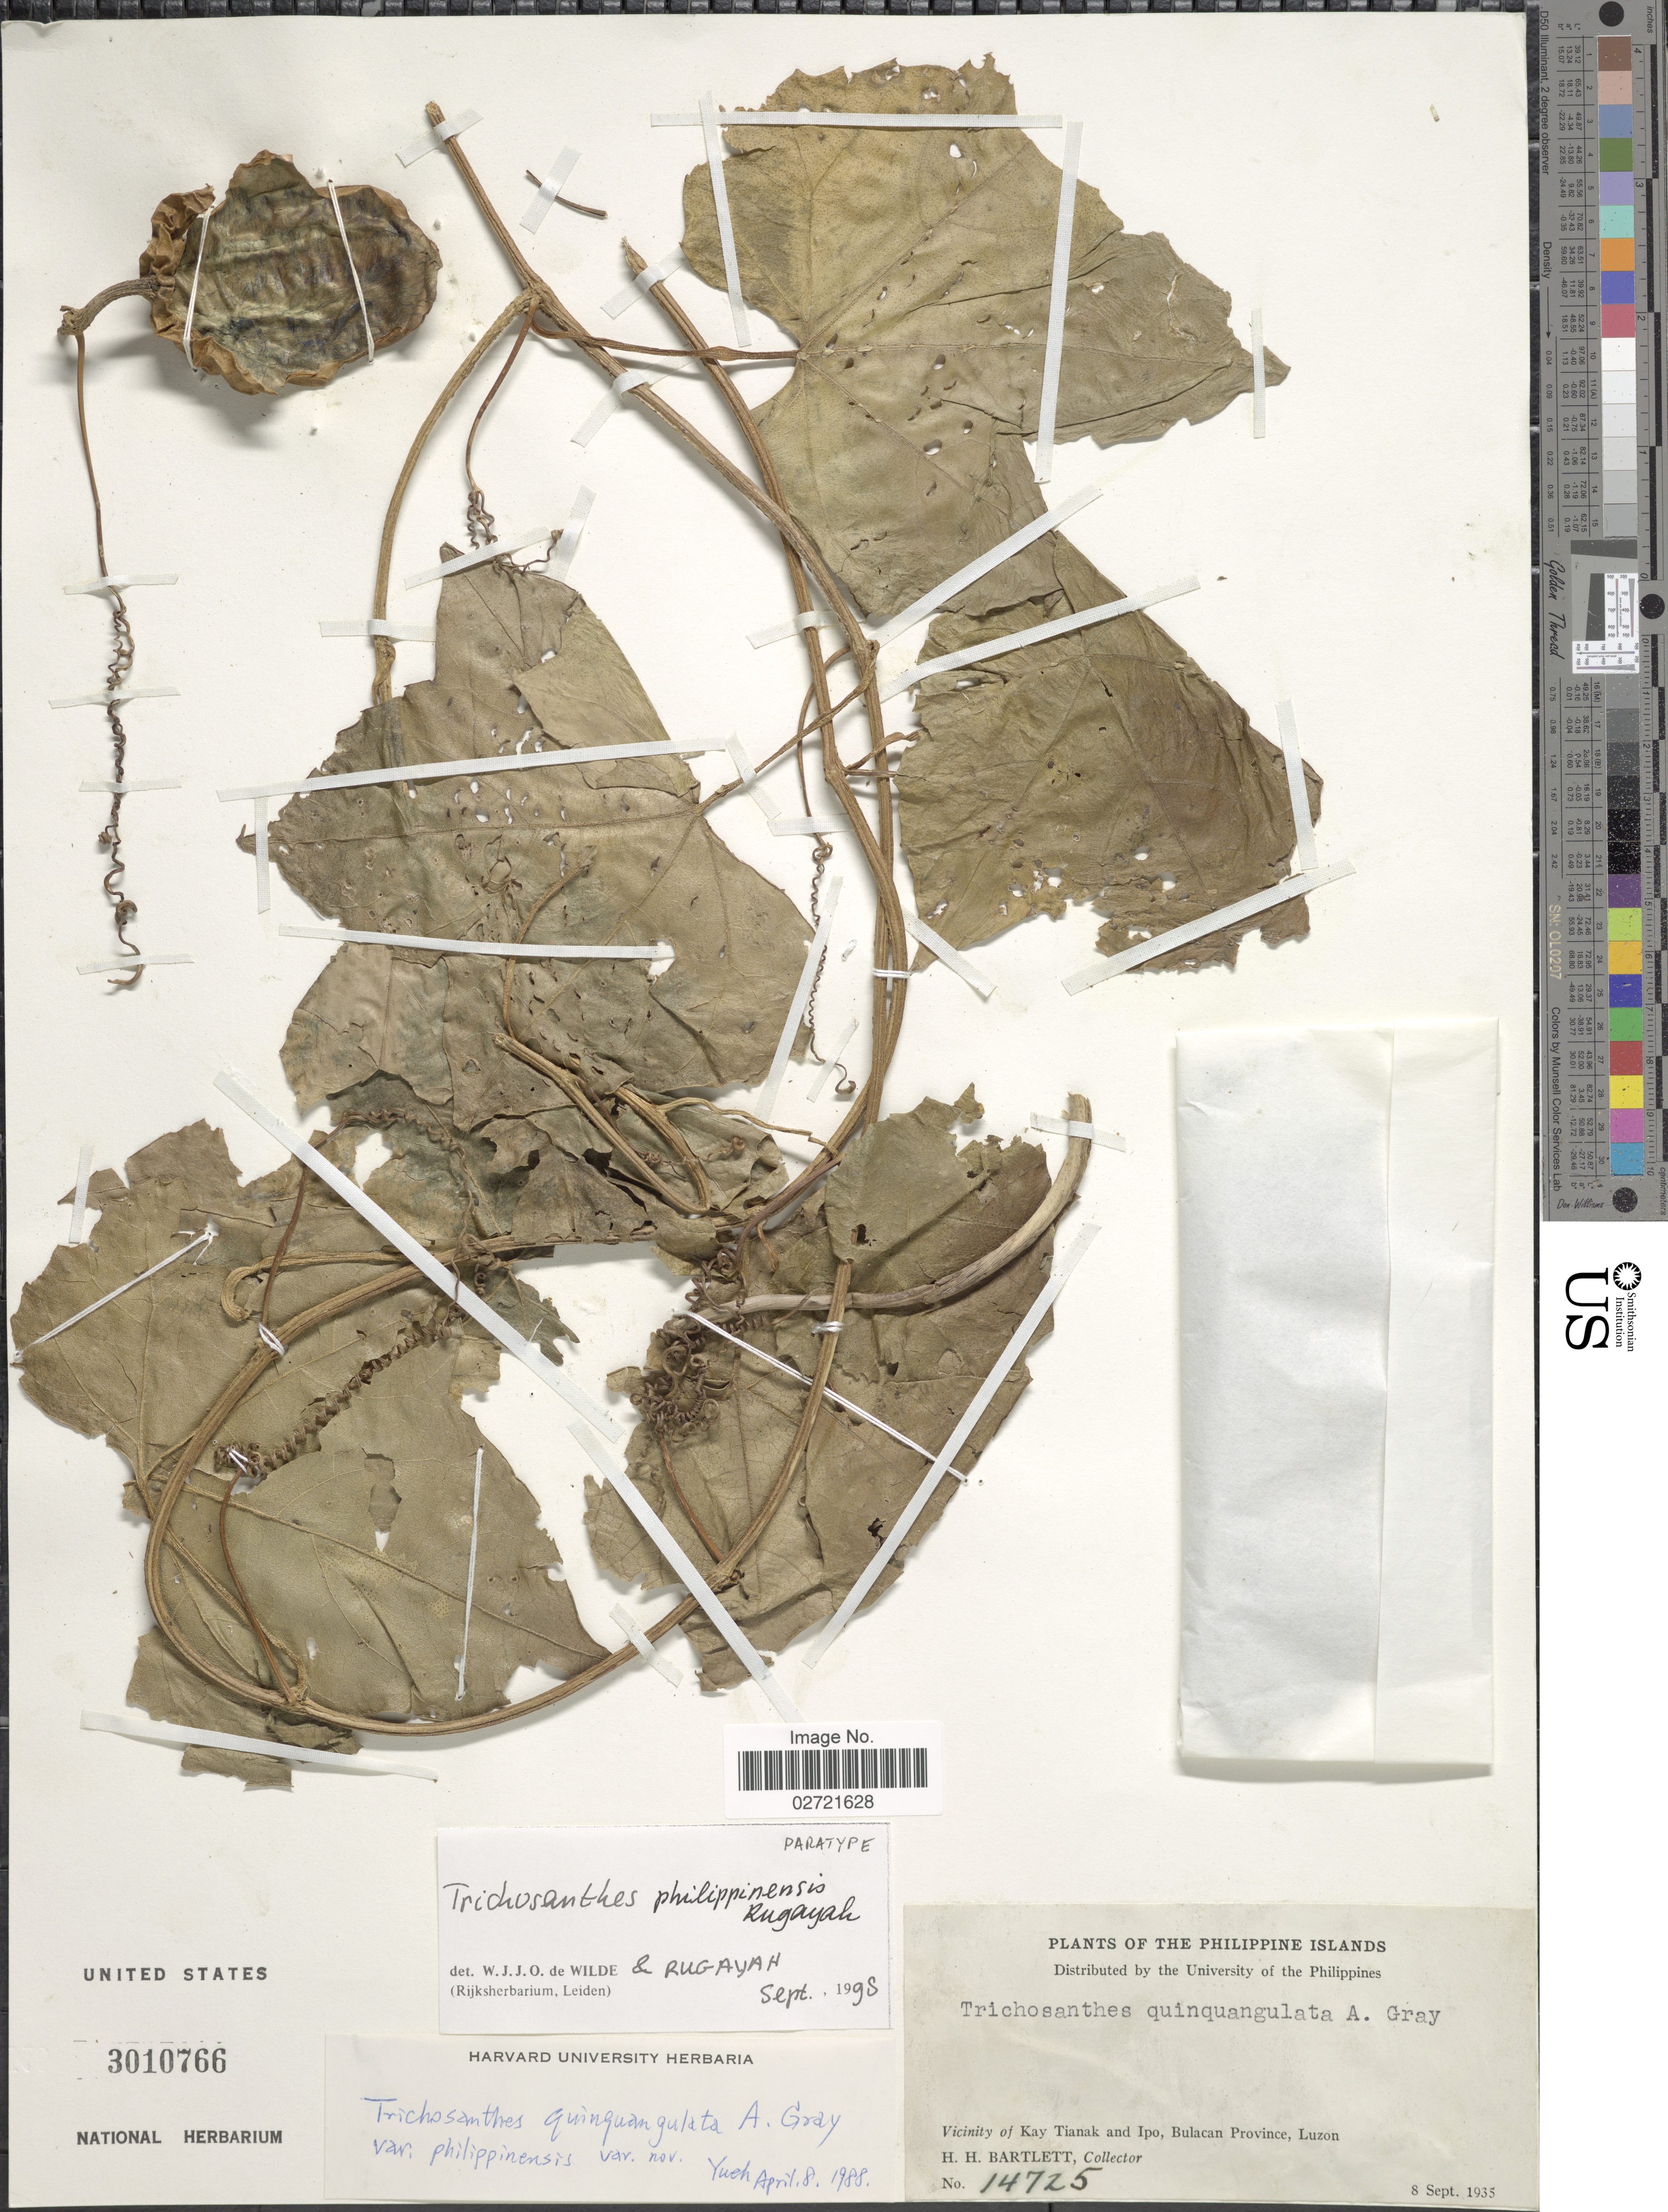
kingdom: Plantae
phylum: Tracheophyta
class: Magnoliopsida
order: Cucurbitales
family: Cucurbitaceae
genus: Trichosanthes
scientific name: Trichosanthes philippinensis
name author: Rugayah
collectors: H. H. Bartlett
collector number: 14725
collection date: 1935-09-08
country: Philippines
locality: Vicinity of Kay Tianak and Ipo, Bulacan Province, Luzon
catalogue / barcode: US 3010766